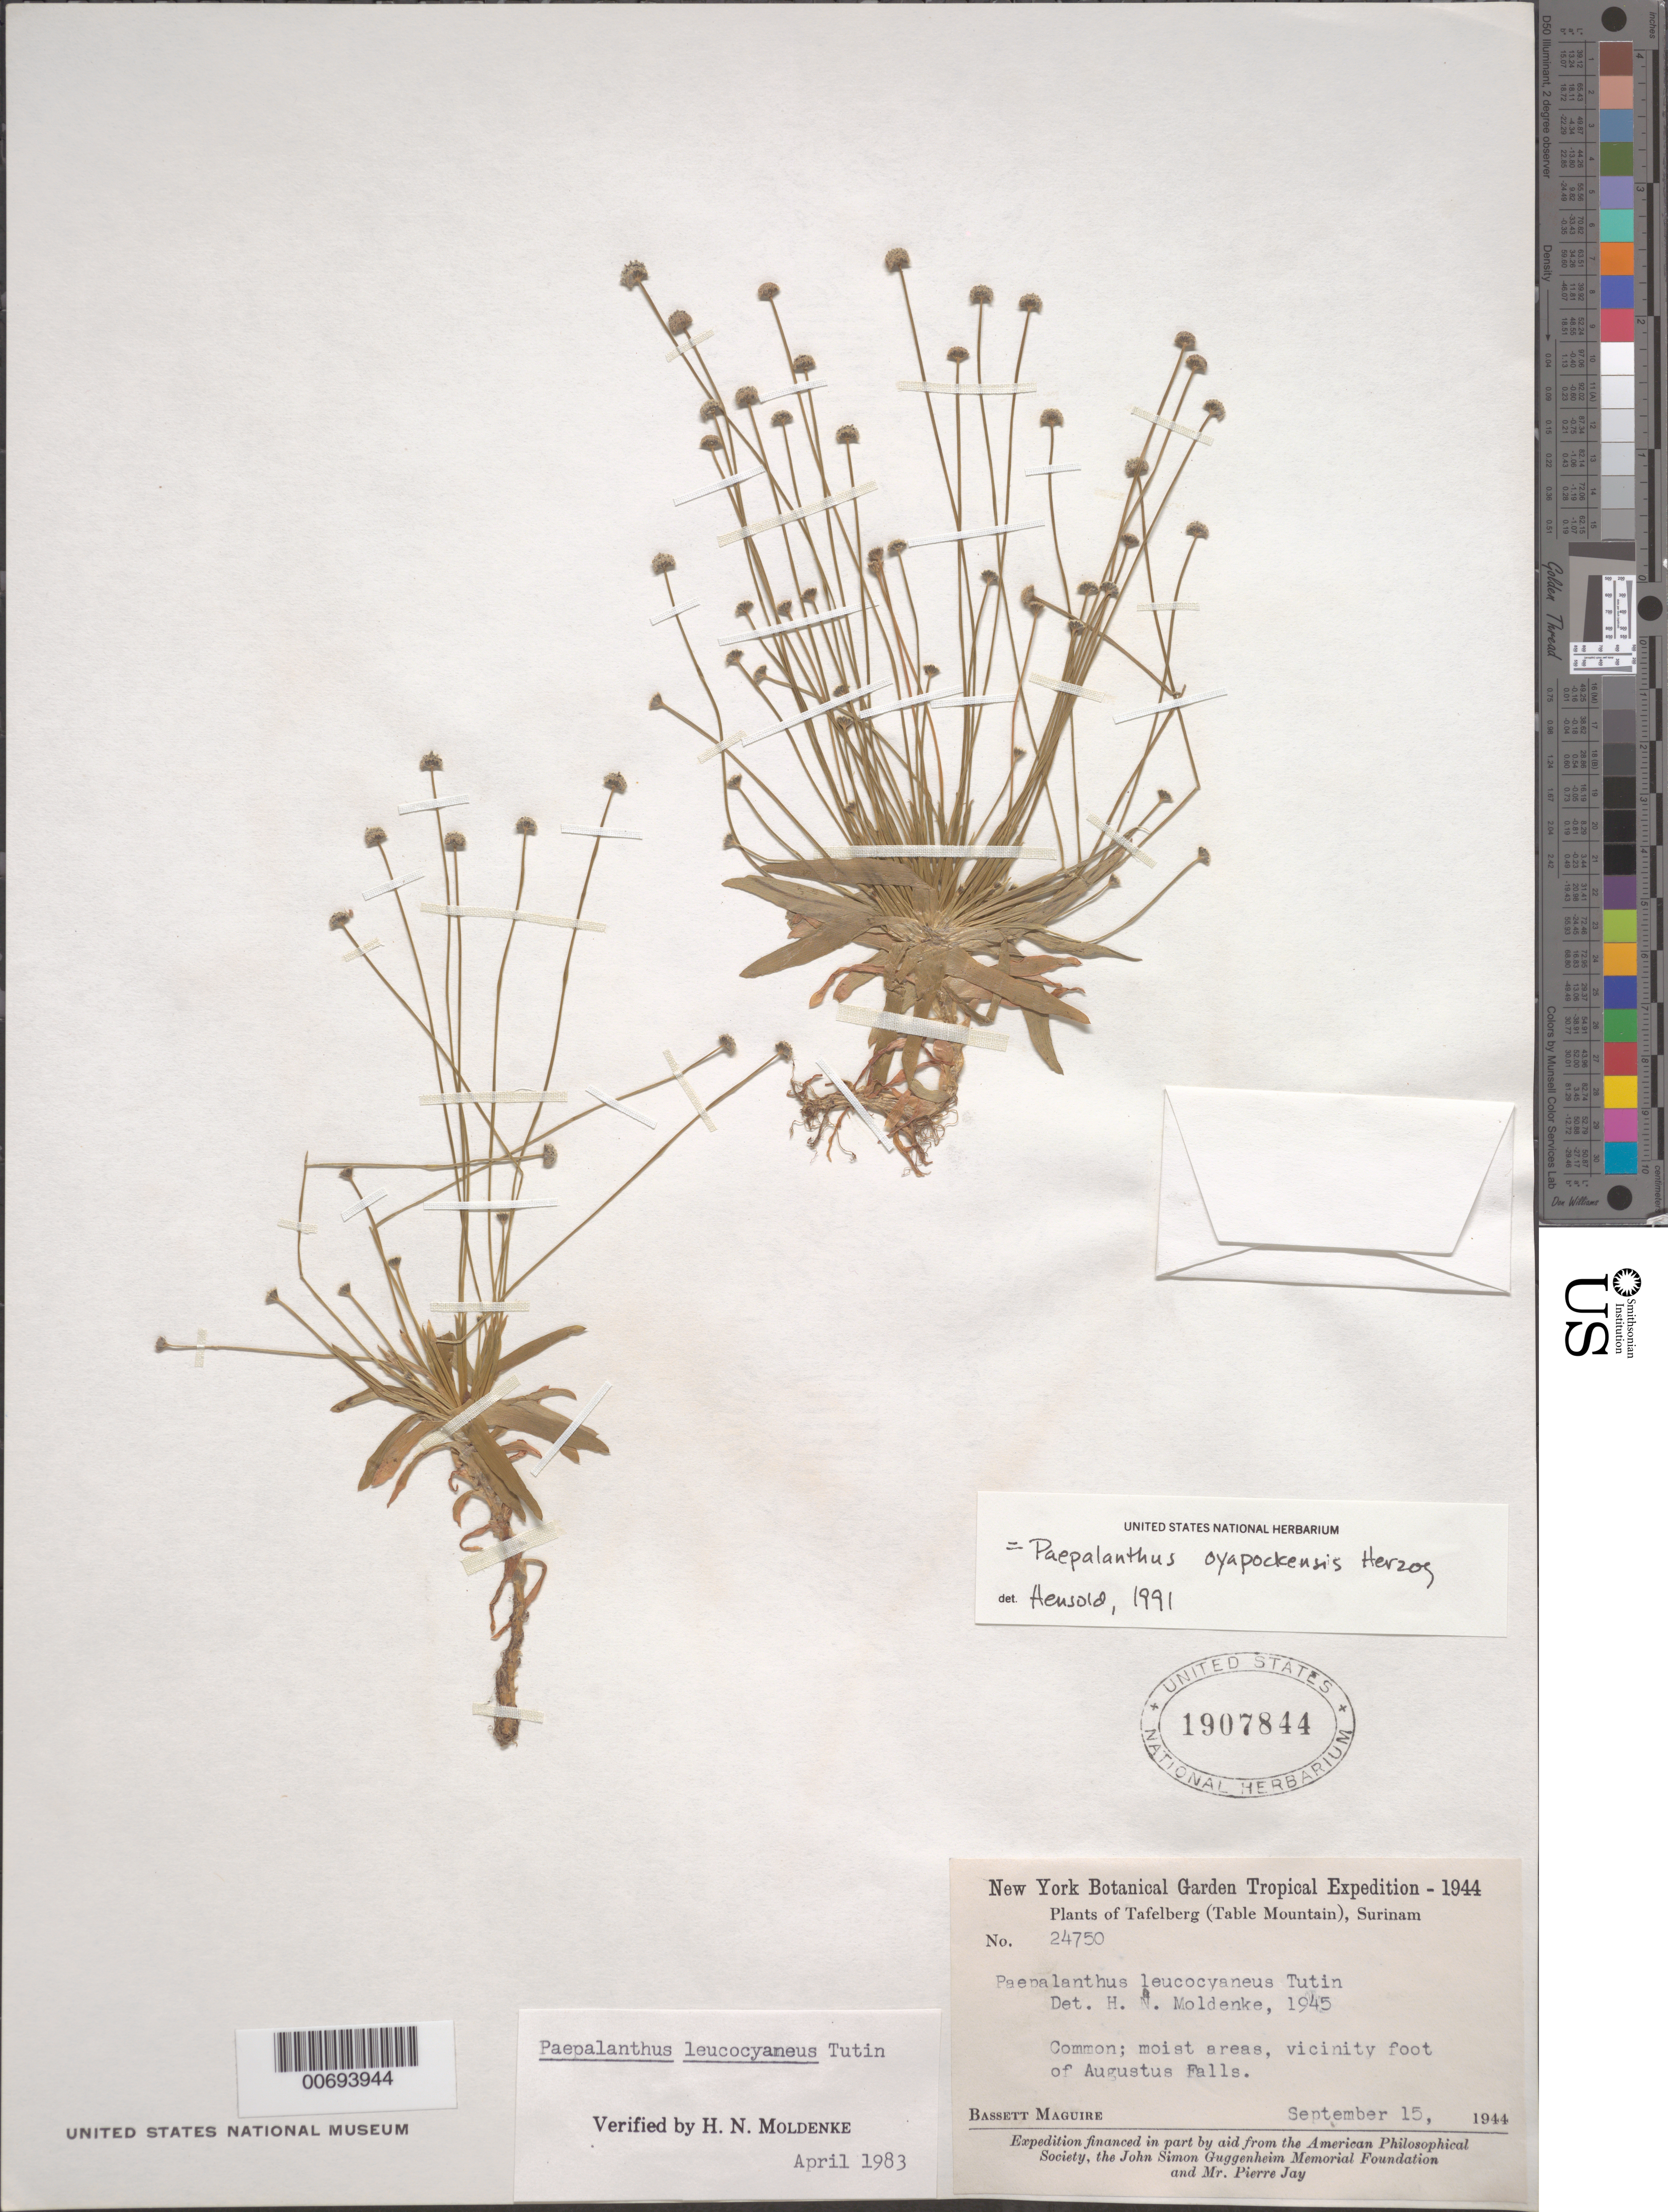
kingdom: Plantae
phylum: Tracheophyta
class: Liliopsida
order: Poales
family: Eriocaulaceae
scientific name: Giuliettia oyapockensis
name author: (Herzog) Andrino & Sano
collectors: B. Maguire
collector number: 24750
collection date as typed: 15-Sep-44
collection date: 1944-09-15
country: Suriname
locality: Tafelberg (Table Mountain), Augustus Falls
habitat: Foot of falls; in moist areas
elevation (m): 390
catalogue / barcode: US 1907844